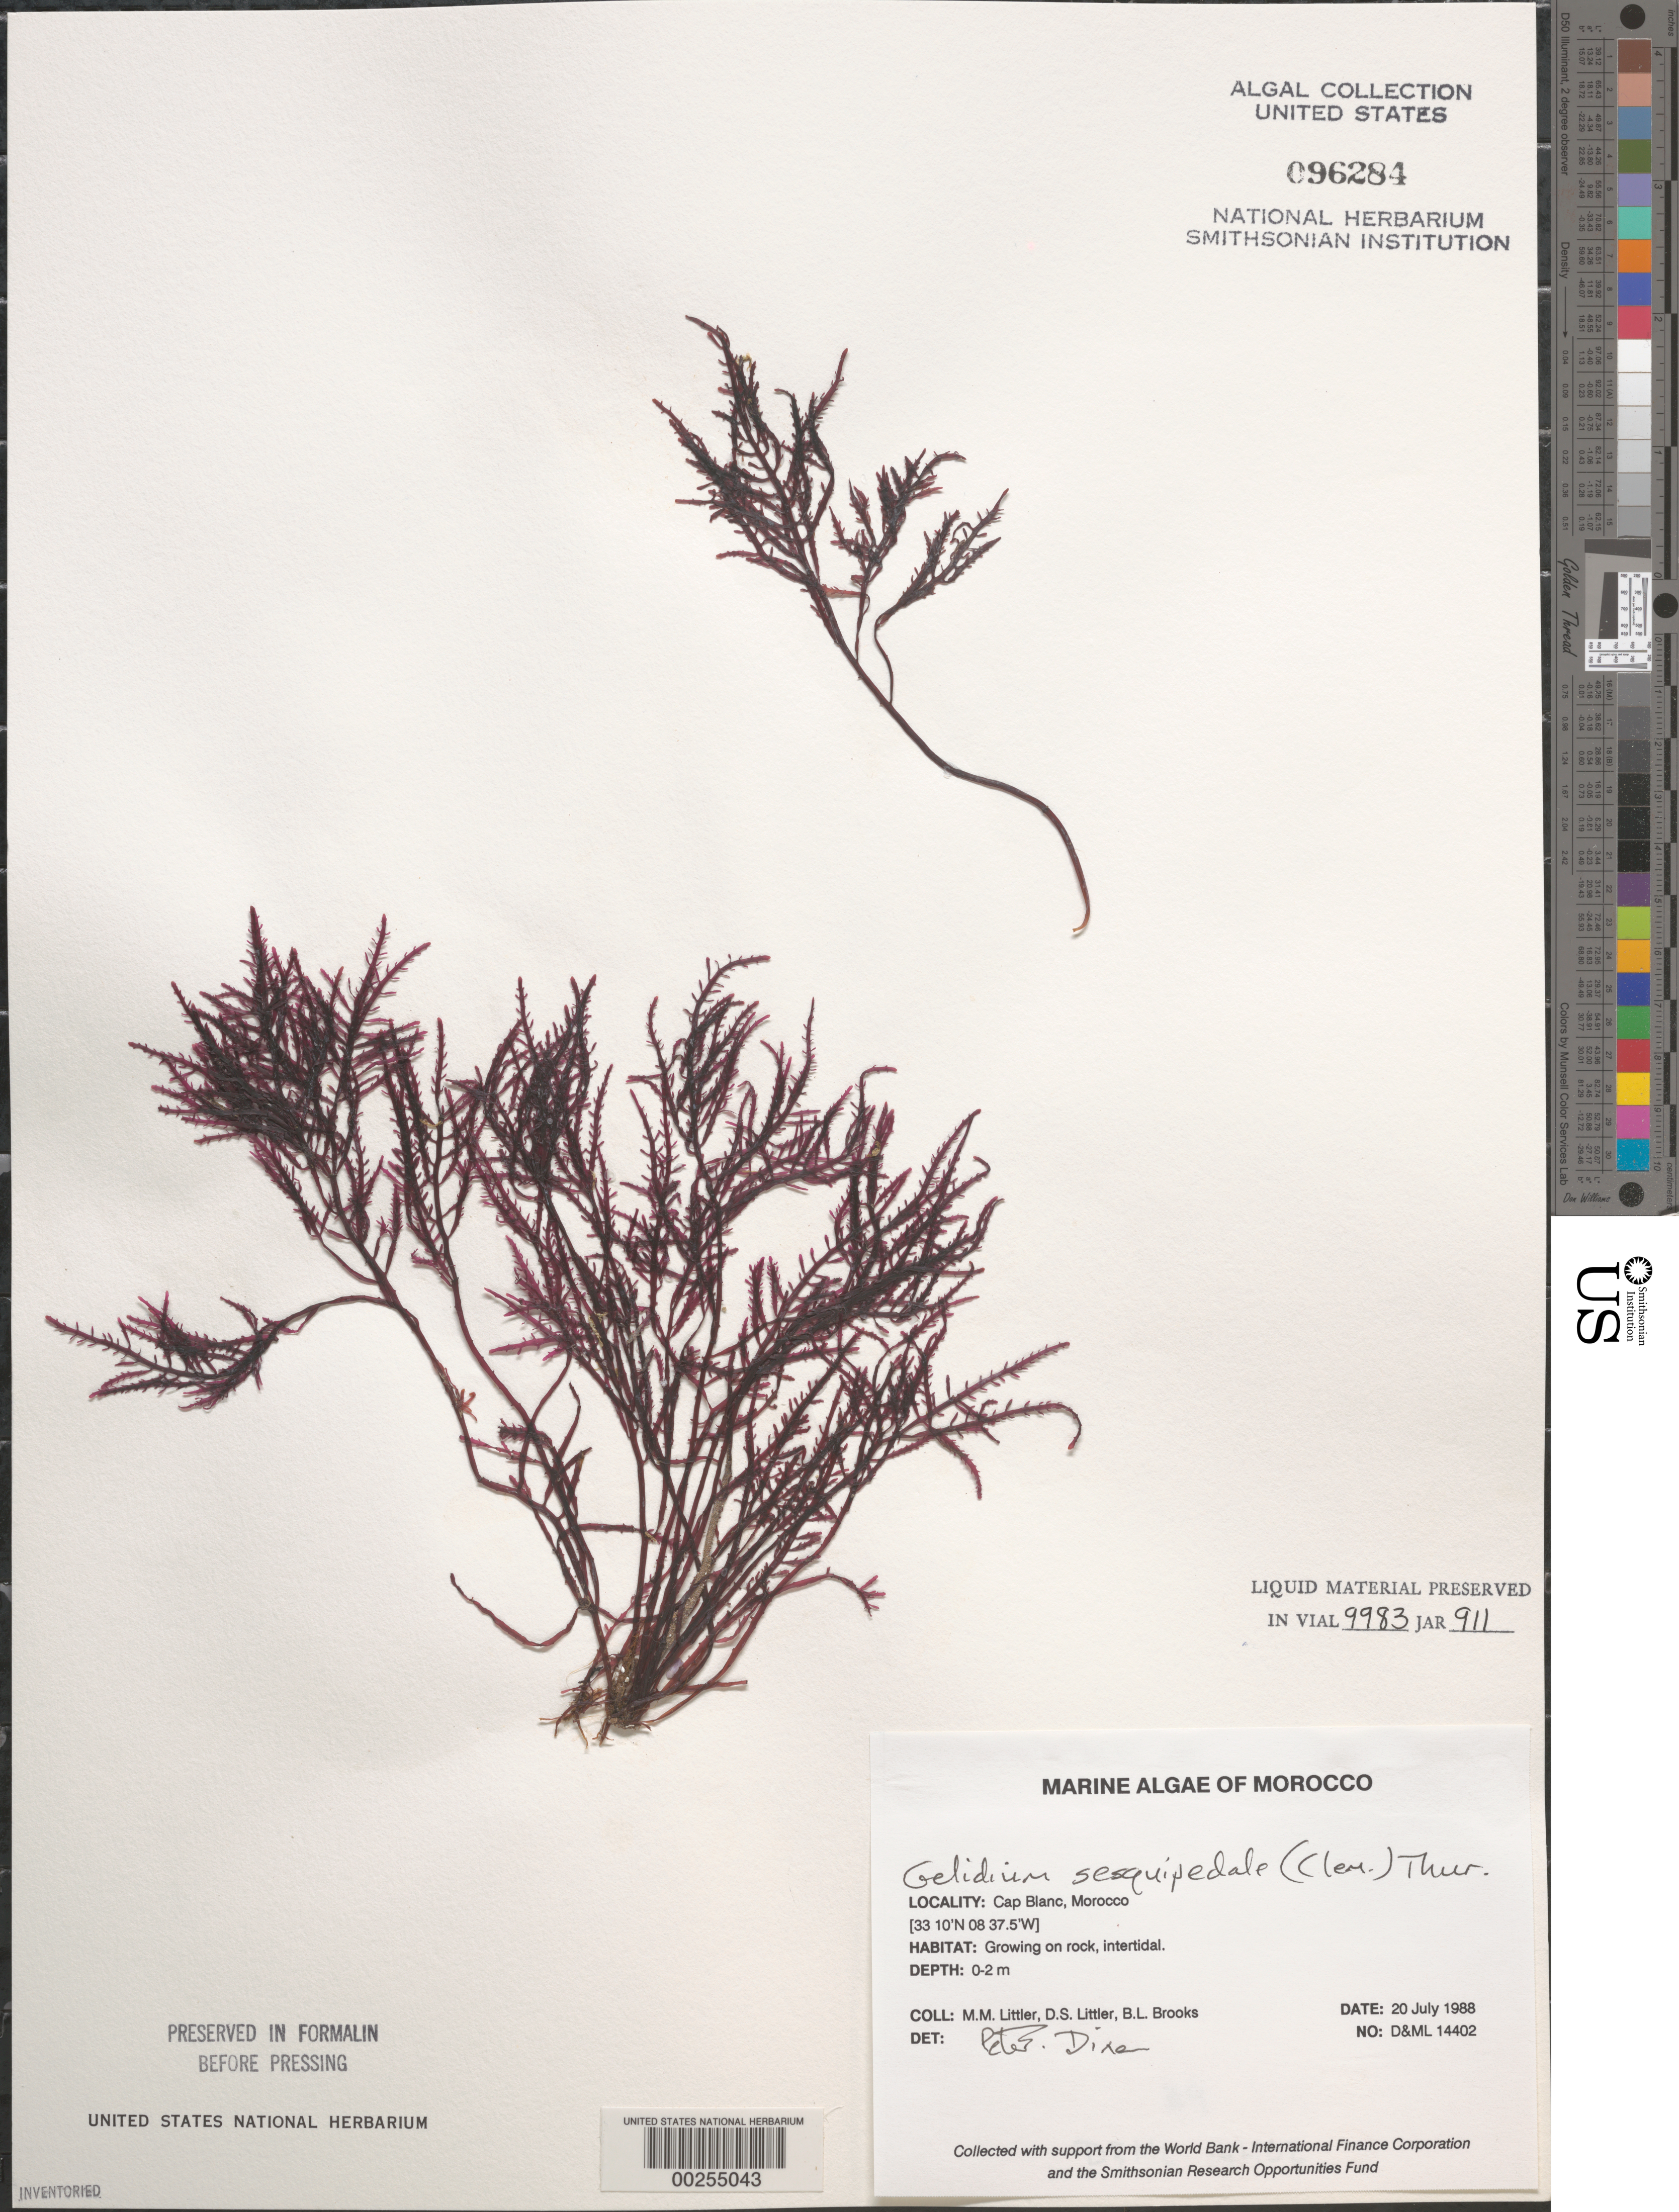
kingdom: Plantae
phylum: Rhodophyta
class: Florideophyceae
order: Gelidiales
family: Gelidiaceae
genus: Gelidium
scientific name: Gelidium corneum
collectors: M. M. Littler, D. S. Littler & B. Brooks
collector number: D&ML 14402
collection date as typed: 20 Jul 1988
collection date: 1988-07-20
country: Morocco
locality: Cap Blanc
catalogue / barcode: US 96284